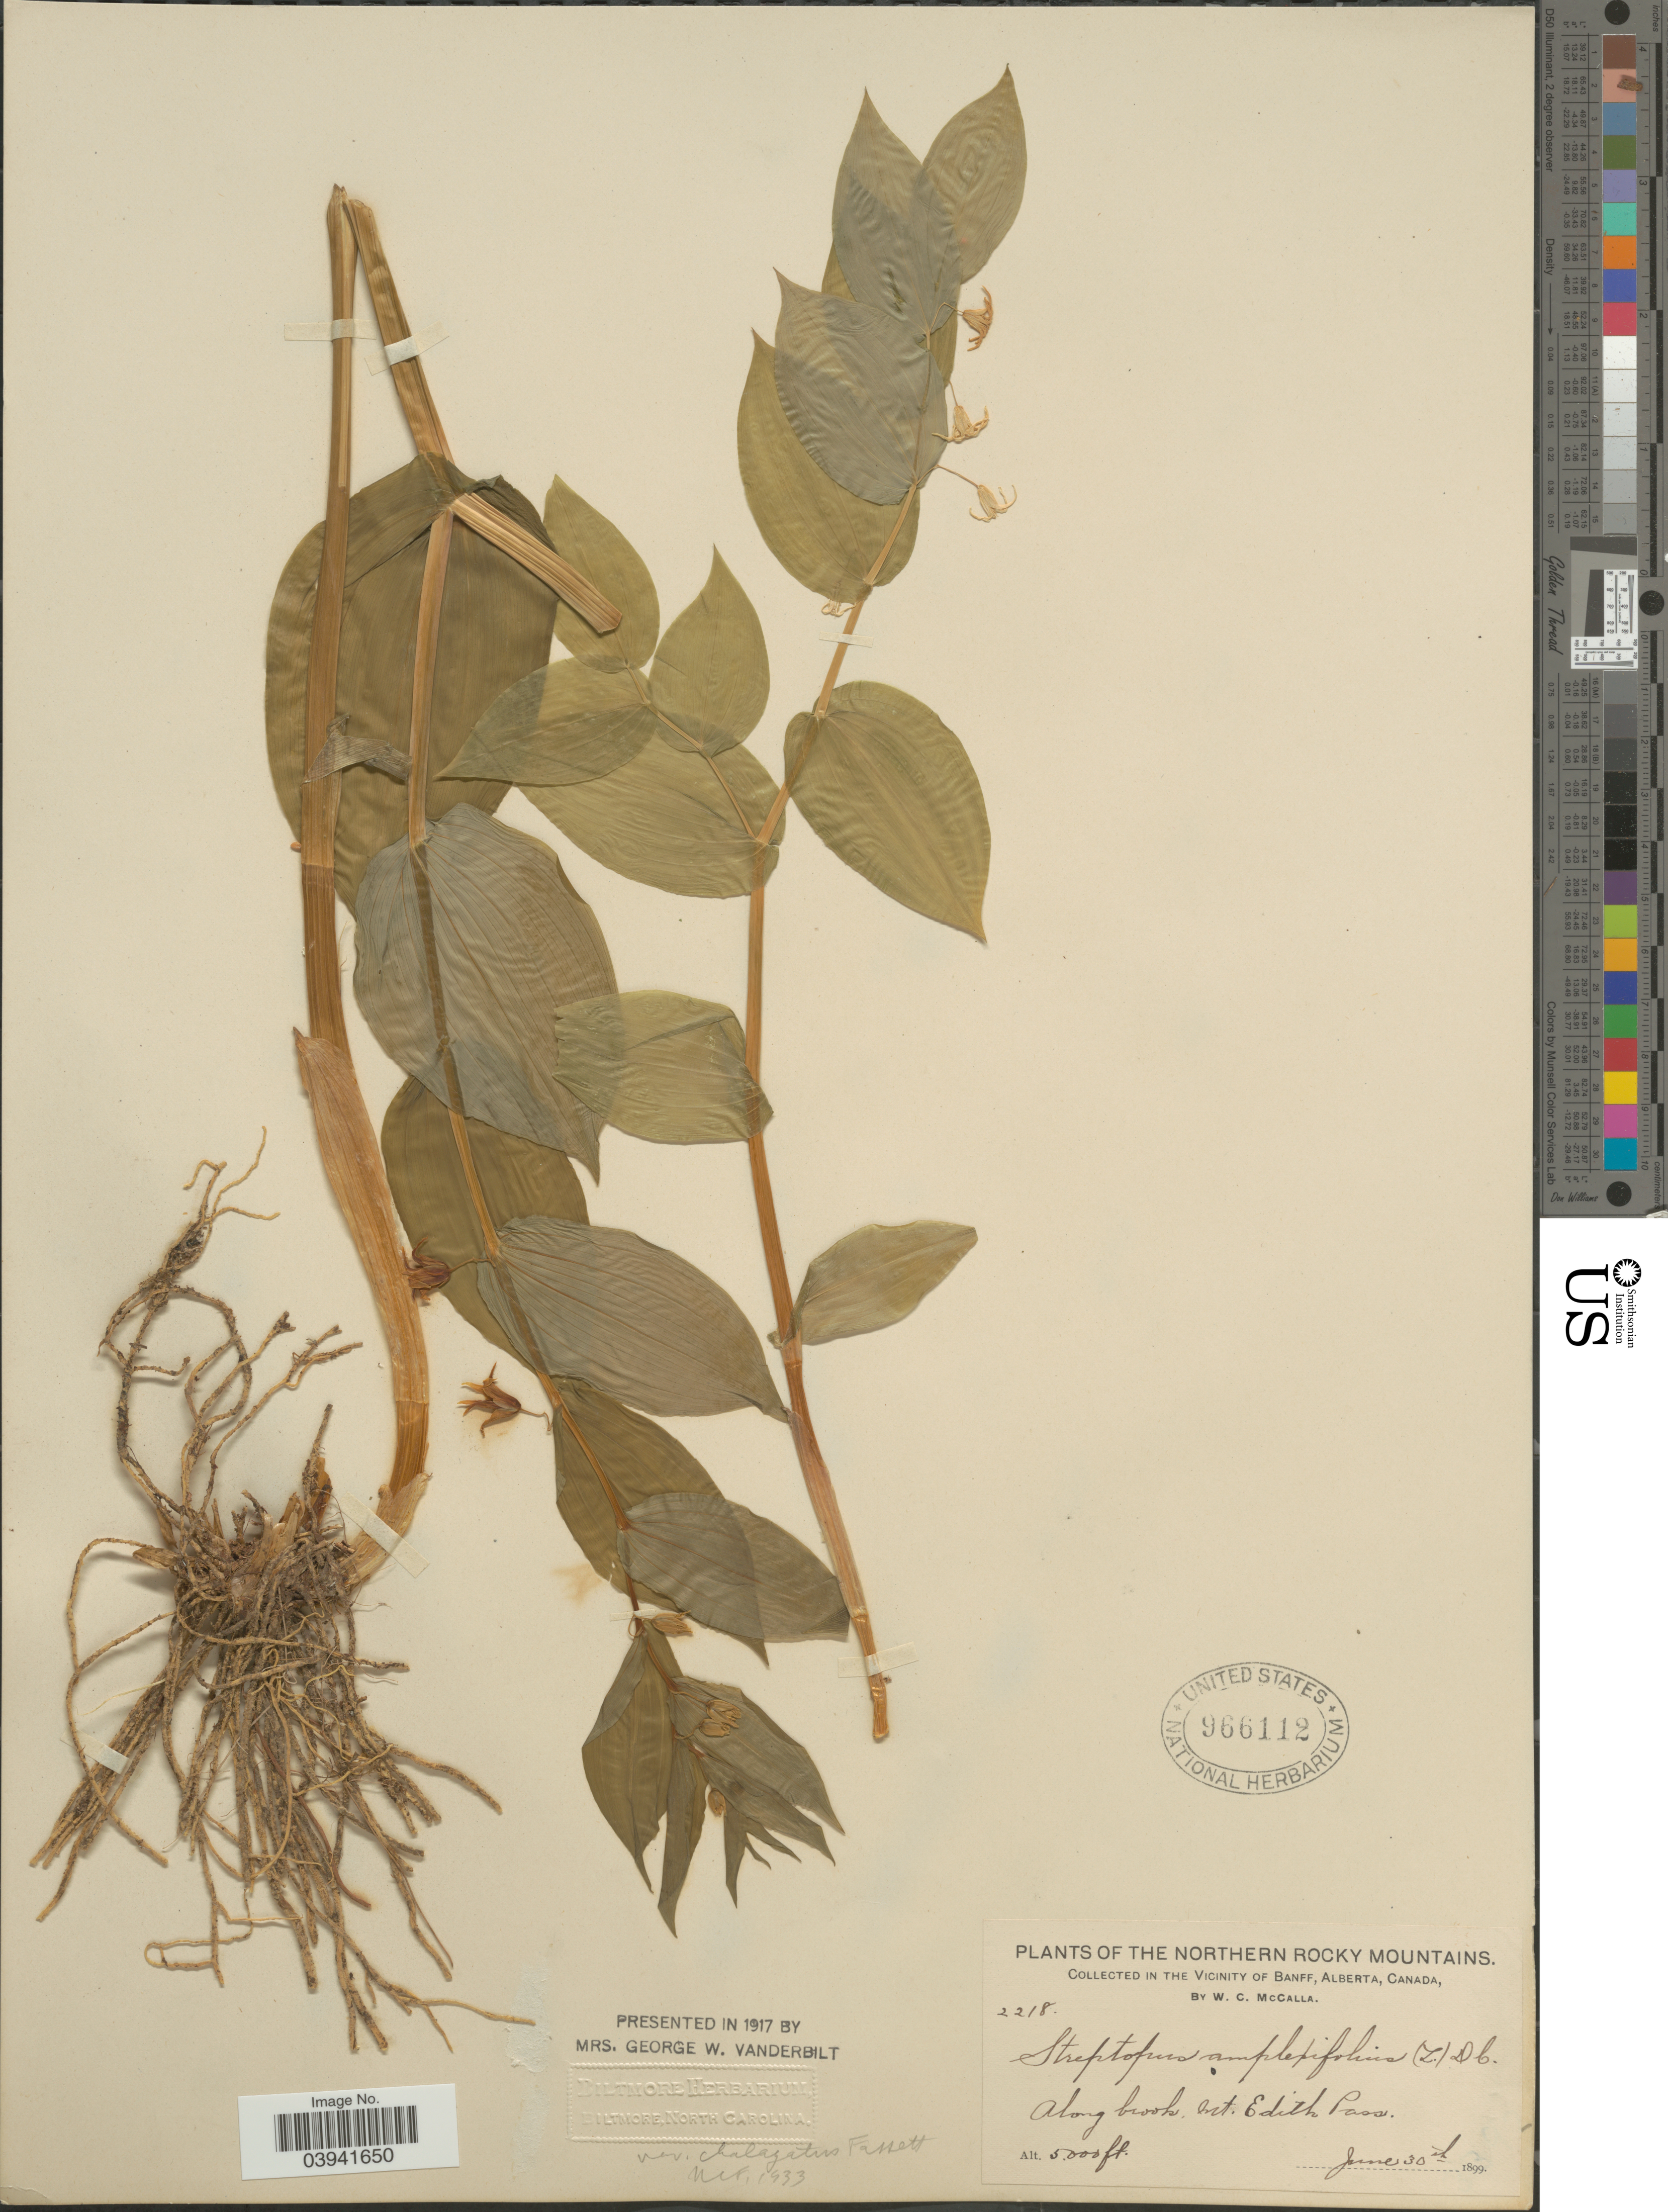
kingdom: Plantae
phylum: Tracheophyta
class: Liliopsida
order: Liliales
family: Liliaceae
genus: Streptopus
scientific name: Streptopus amplexifolius var. chalazatus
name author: Fassett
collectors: W. McCalla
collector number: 2218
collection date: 1899-06-30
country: Canada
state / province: Alberta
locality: The Northern Rocky Mountains. In the vicinity of Banff. Along brook, Mt. Edith Pass.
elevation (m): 1524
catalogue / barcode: US 966112